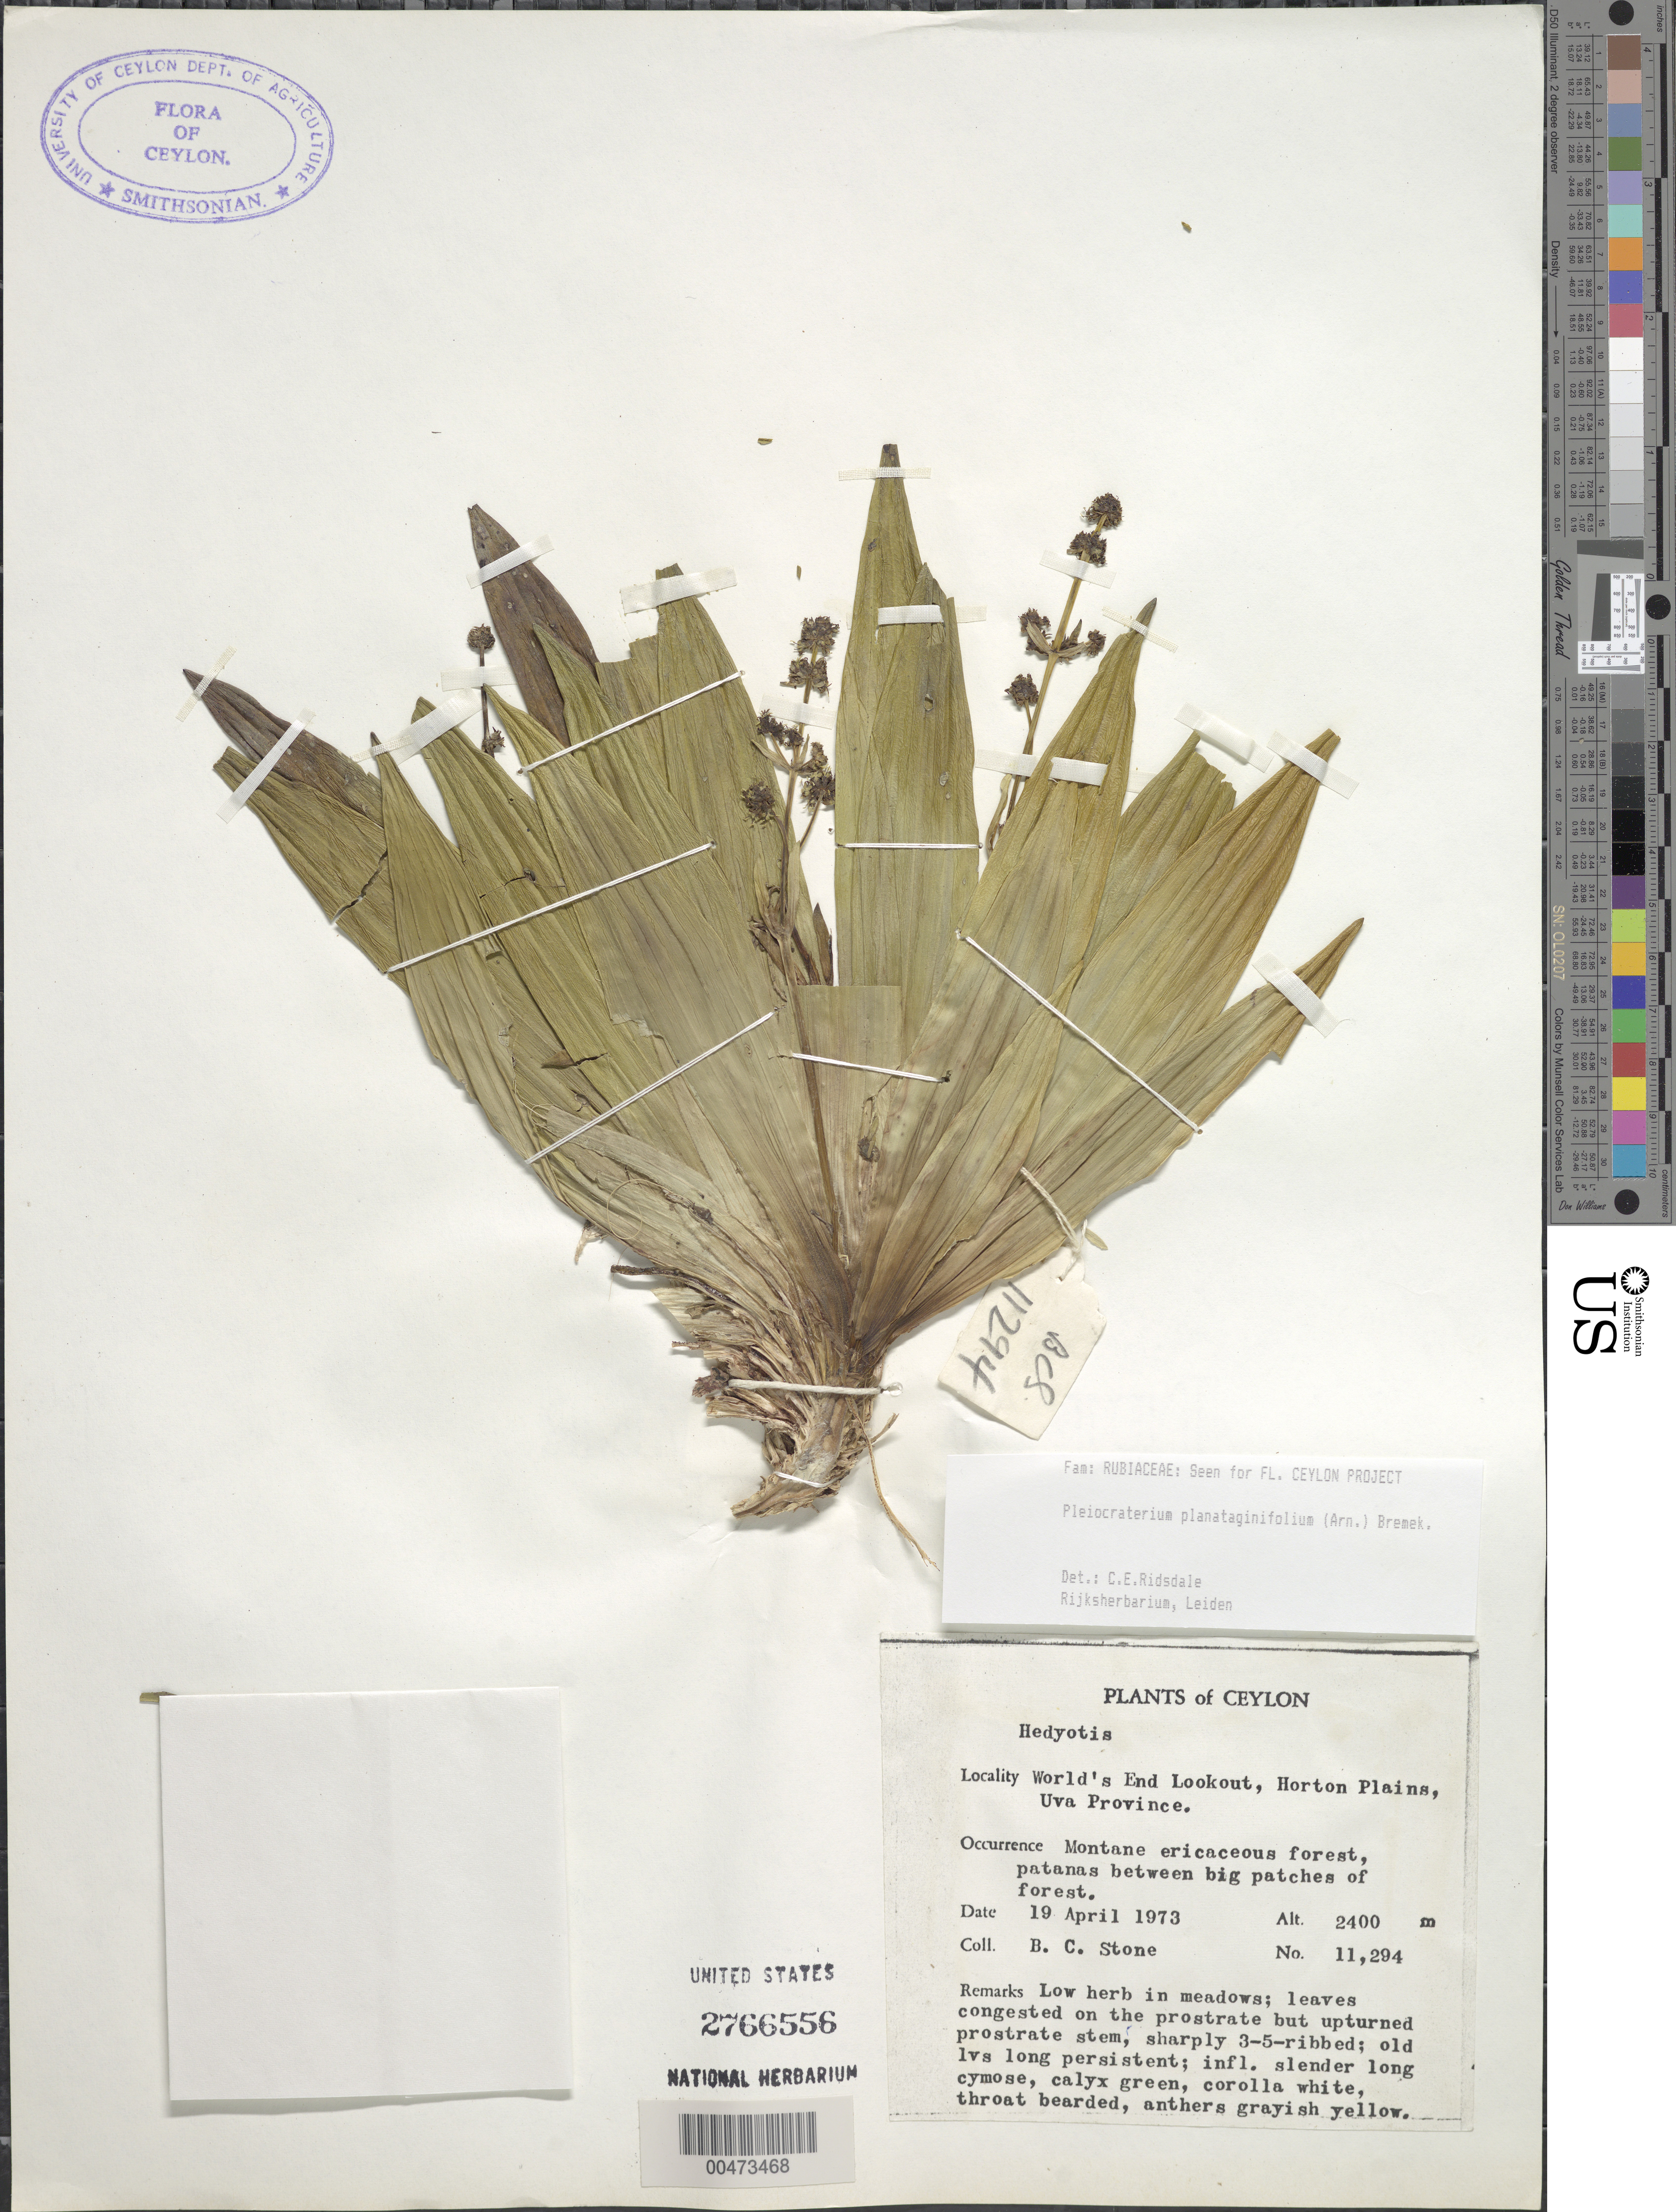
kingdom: Plantae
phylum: Tracheophyta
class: Magnoliopsida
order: Gentianales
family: Rubiaceae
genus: Pleiocraterium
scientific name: Pleiocraterium planataginifolium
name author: (Arn.) Bremek.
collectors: B. C. Stone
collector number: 11294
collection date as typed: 19 Apr 1973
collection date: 1973-04-19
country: Sri Lanka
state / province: Uva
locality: World's End Lookout, Horton Plains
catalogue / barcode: US 2766556